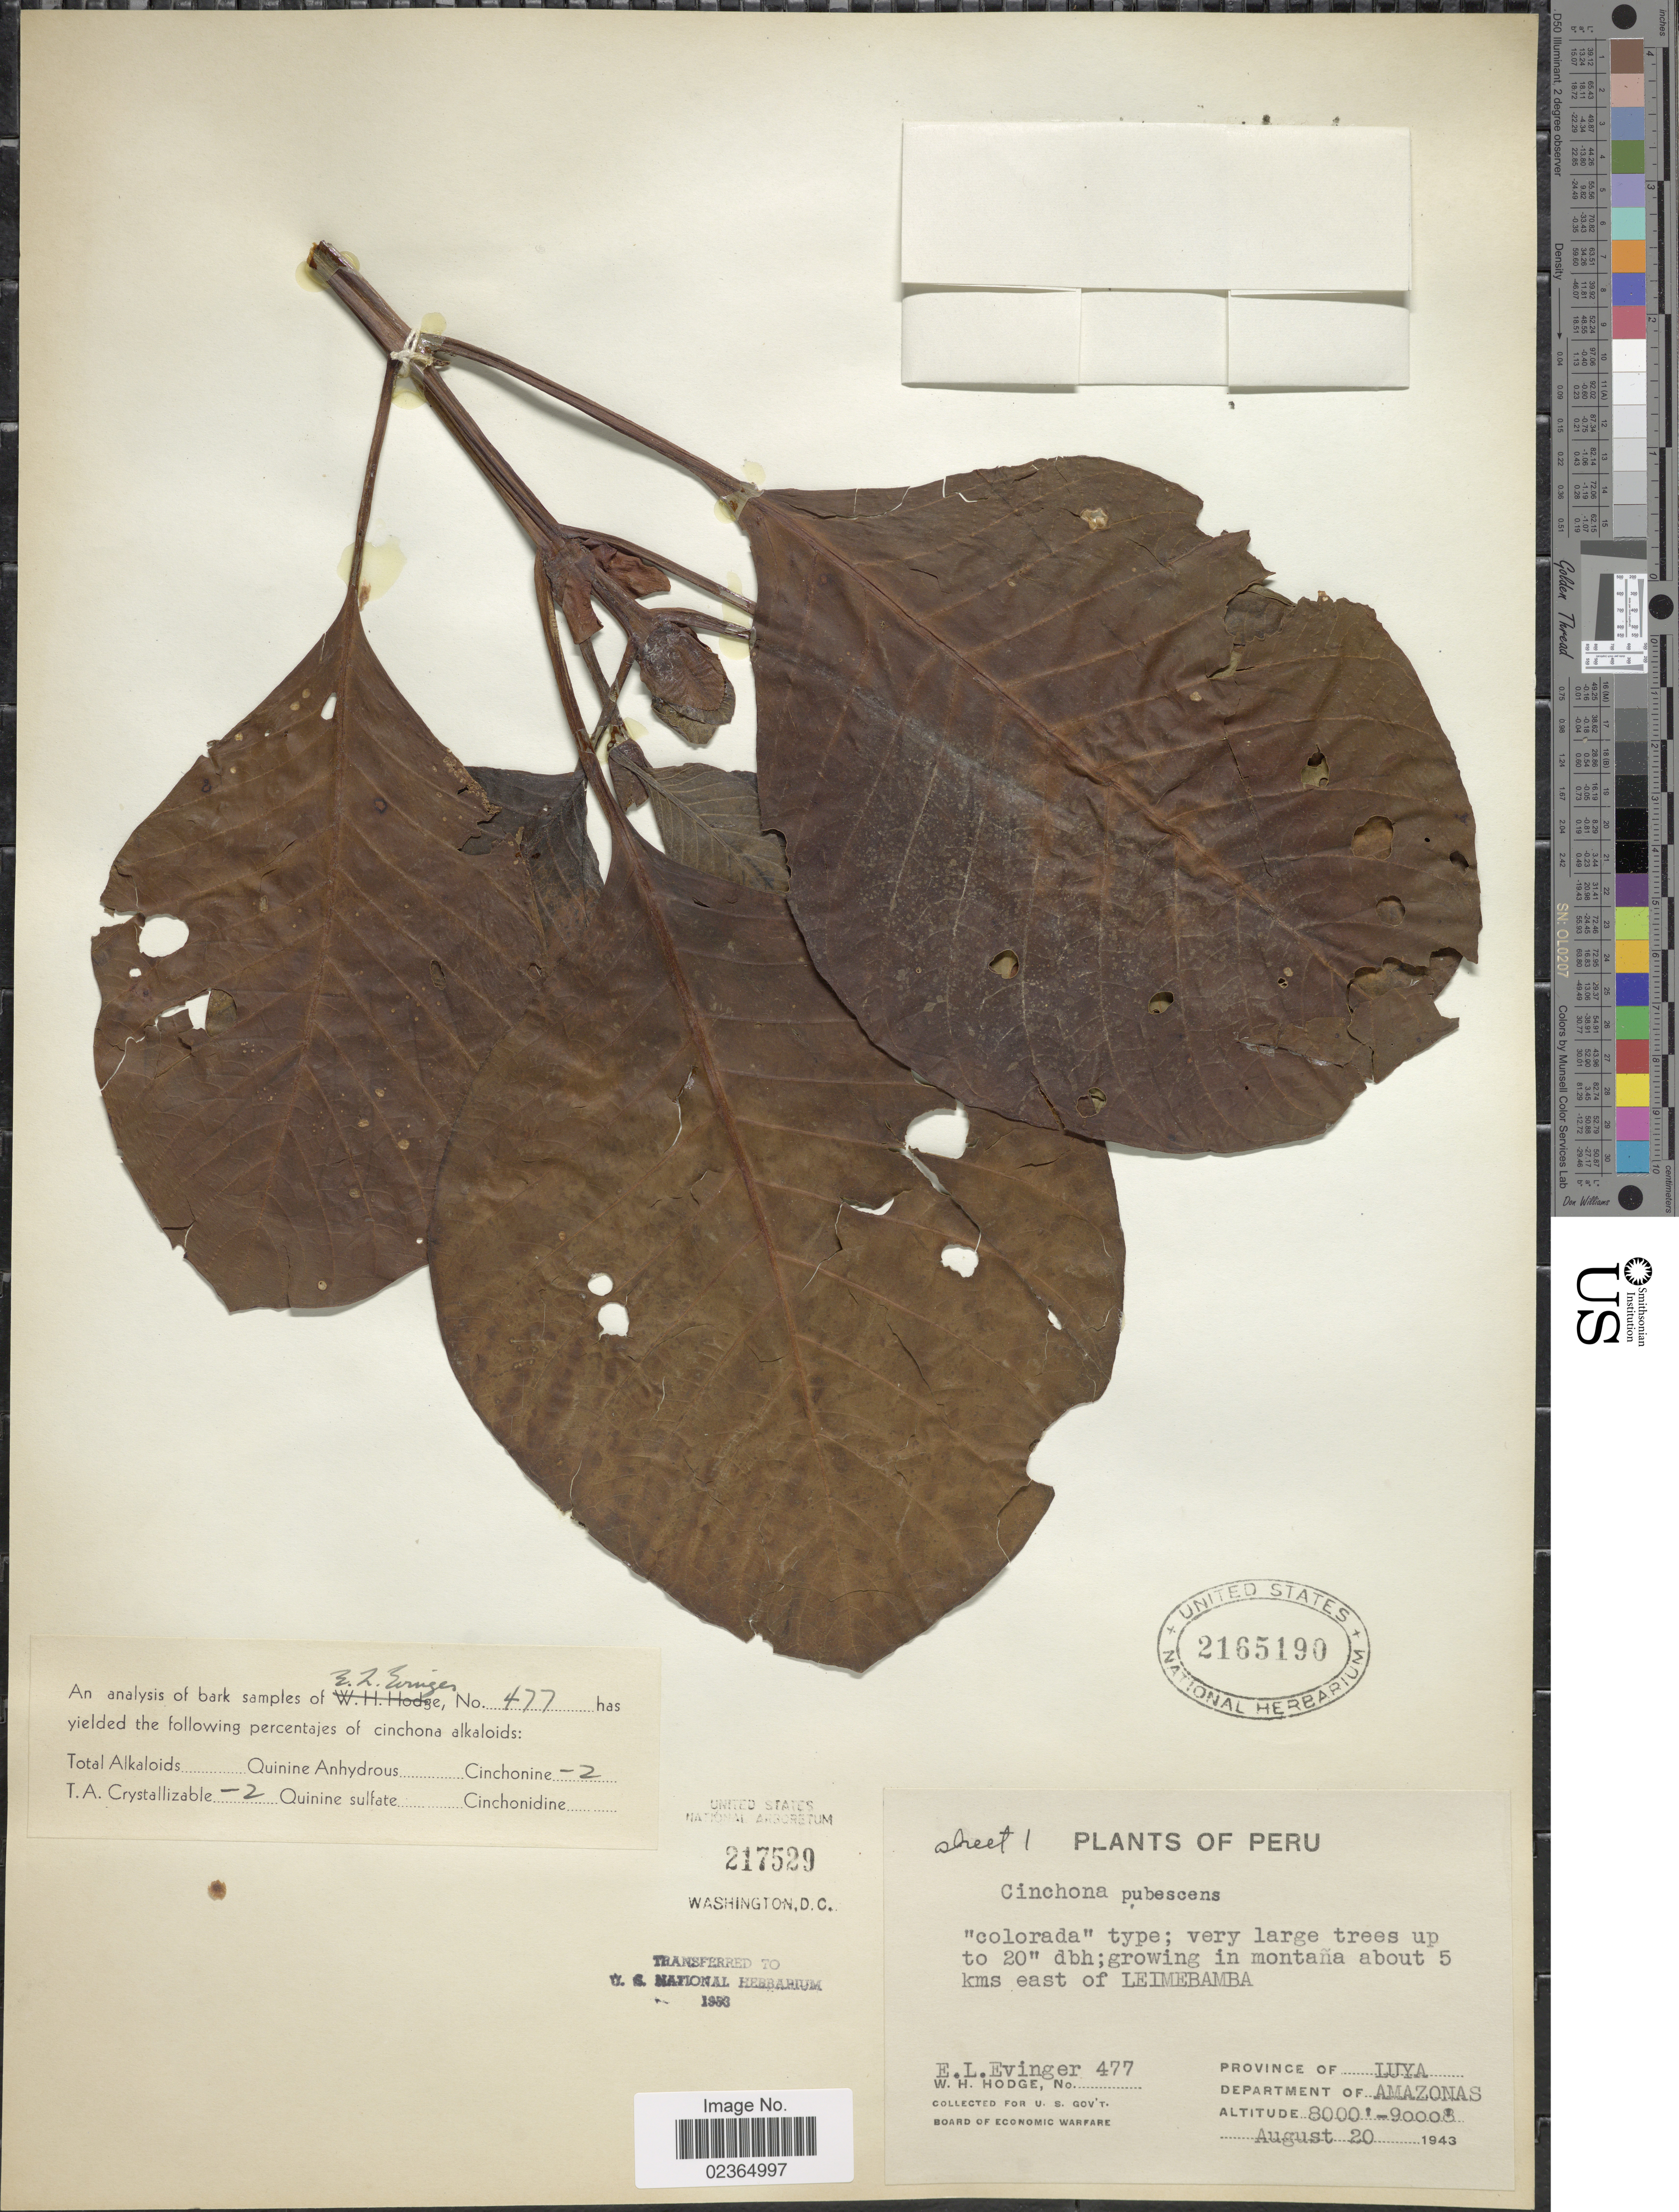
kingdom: Plantae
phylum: Tracheophyta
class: Magnoliopsida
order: Gentianales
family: Rubiaceae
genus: Cinchona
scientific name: Cinchona pubescens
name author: Vahl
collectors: E. Evinger & W. Hodge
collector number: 477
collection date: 1943-08-20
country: Peru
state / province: Amazonas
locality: About 5 kms east of Leimebamba. Province of Luya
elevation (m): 2438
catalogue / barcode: US 2165190